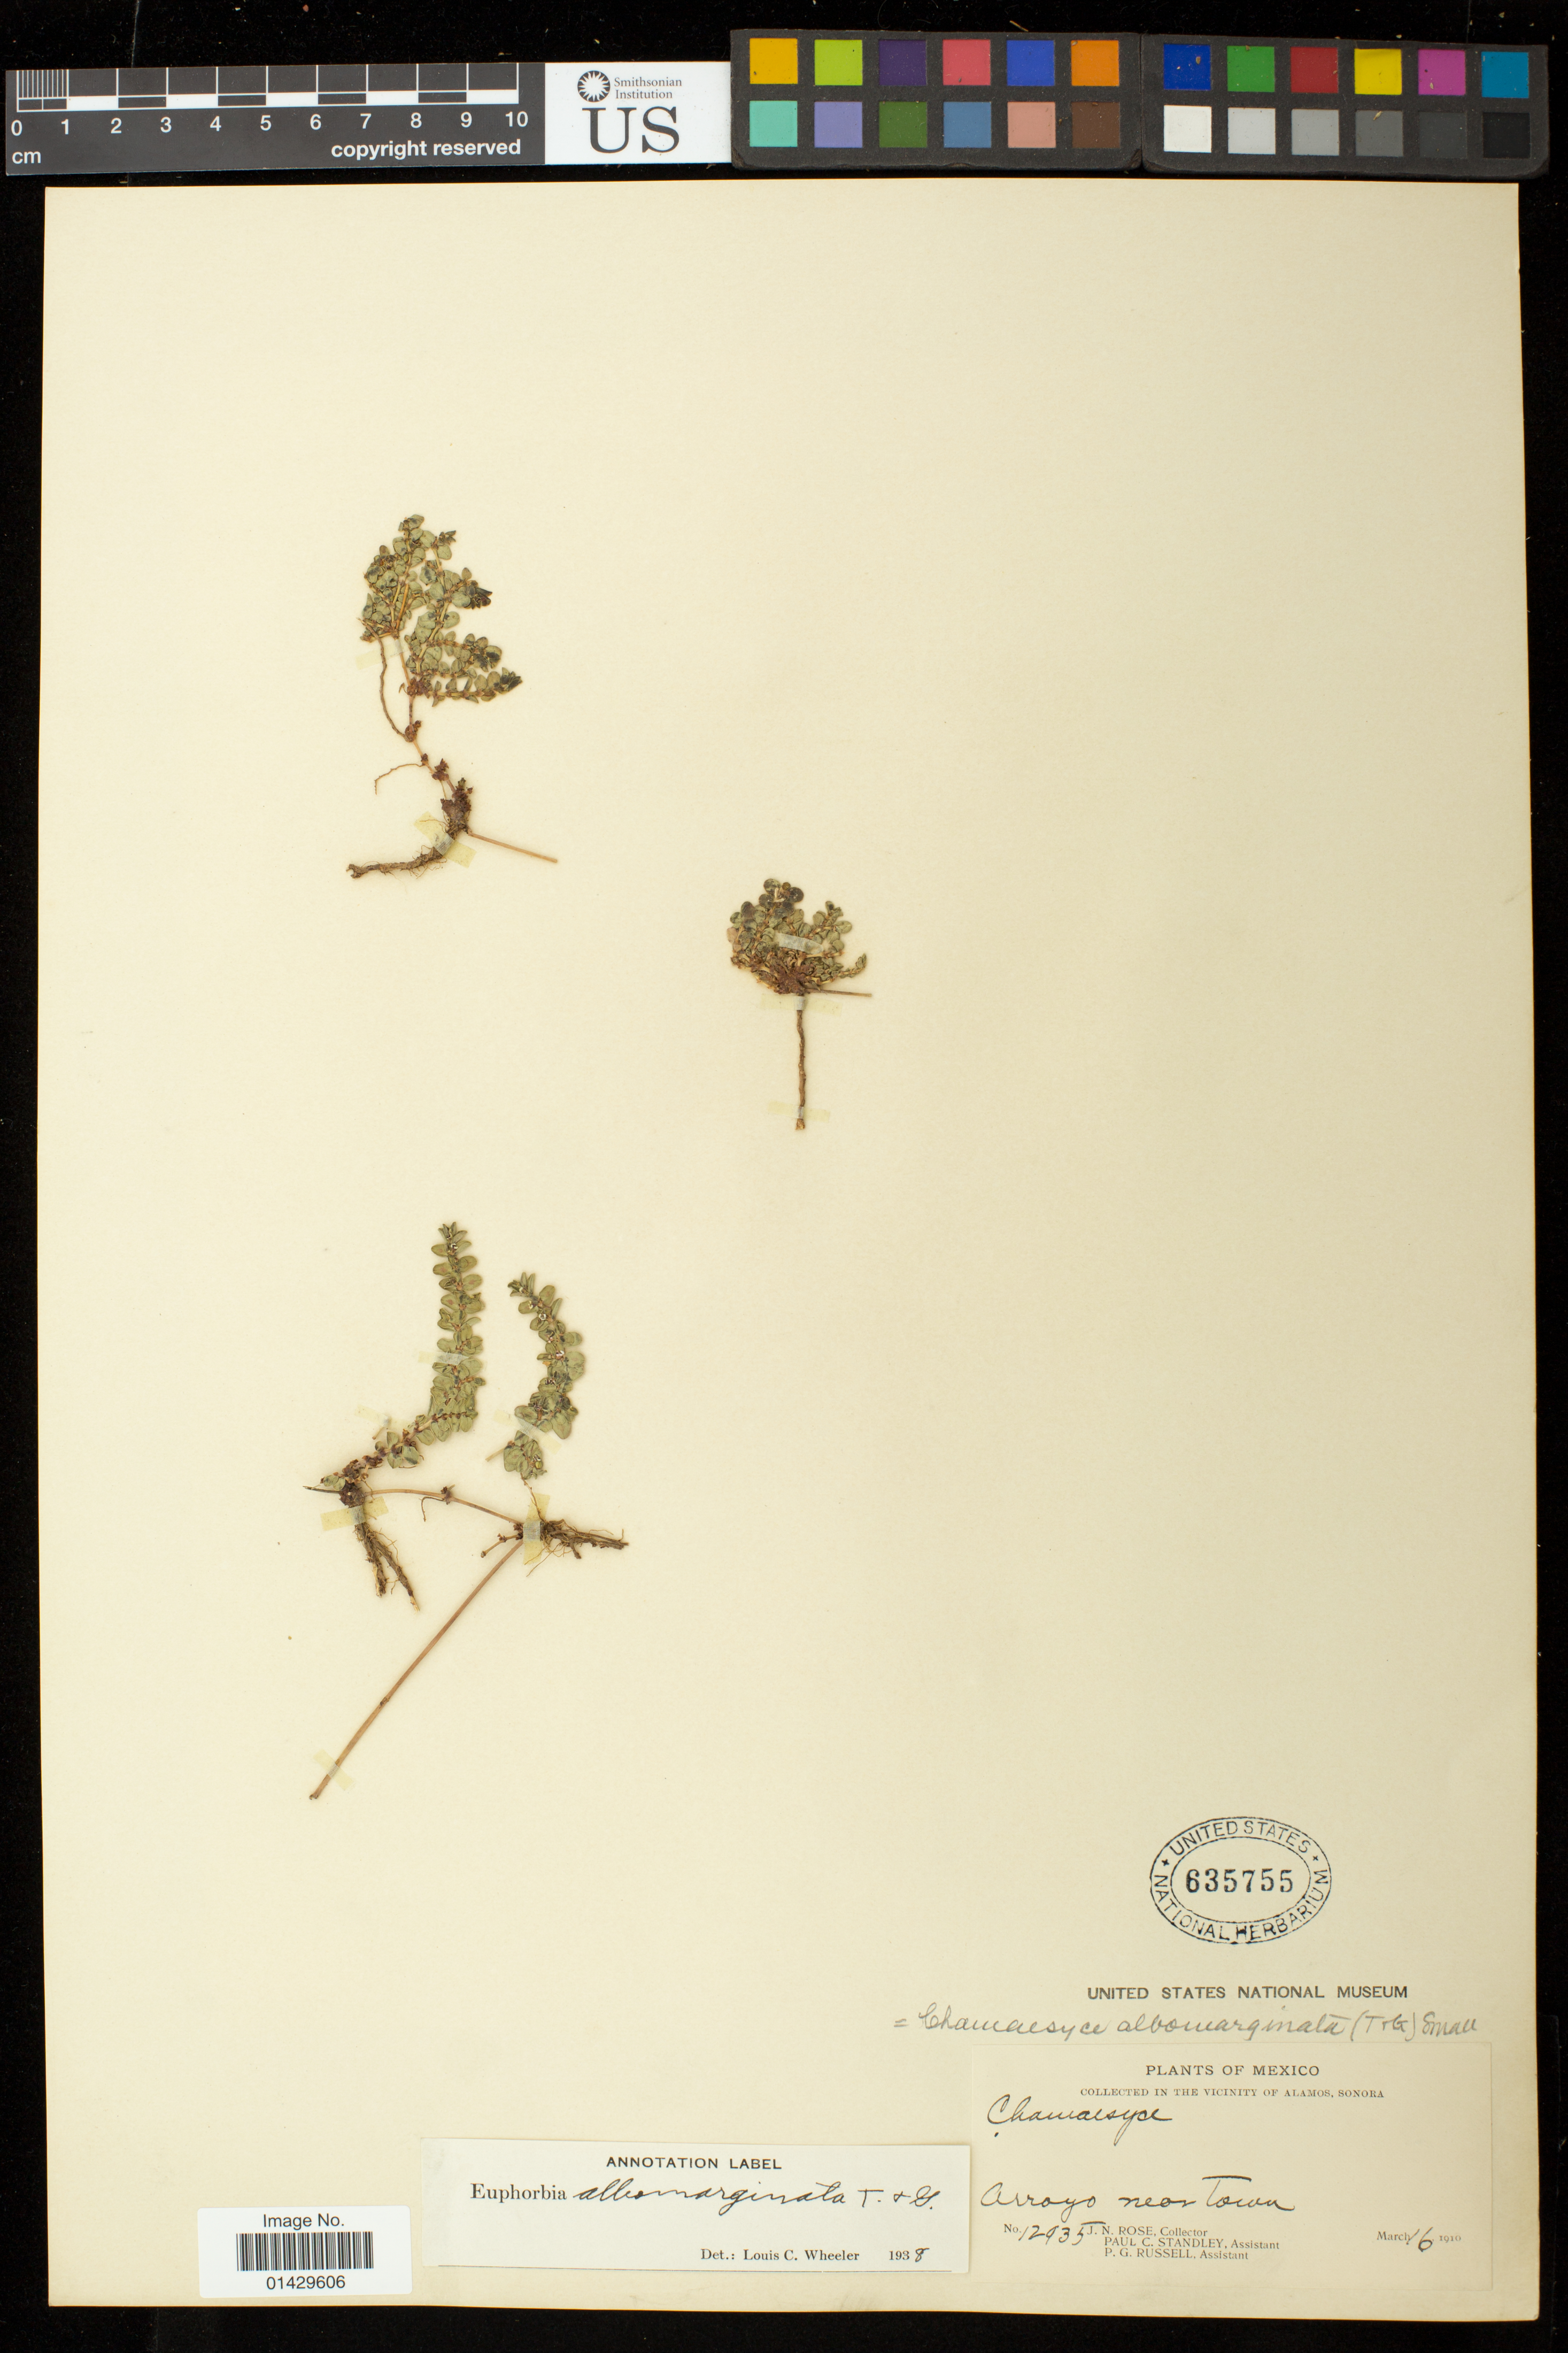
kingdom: Plantae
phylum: Tracheophyta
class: Magnoliopsida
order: Malpighiales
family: Euphorbiaceae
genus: Euphorbia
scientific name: Euphorbia albomarginata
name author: Torr. & A. Gray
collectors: J. N. Rose, P. C. Standley & P. G. Russell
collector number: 12935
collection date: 1910-03-16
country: Mexico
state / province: Sonora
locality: Vicinity of Alamos, Sonora; Arroyo near town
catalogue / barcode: US 635755